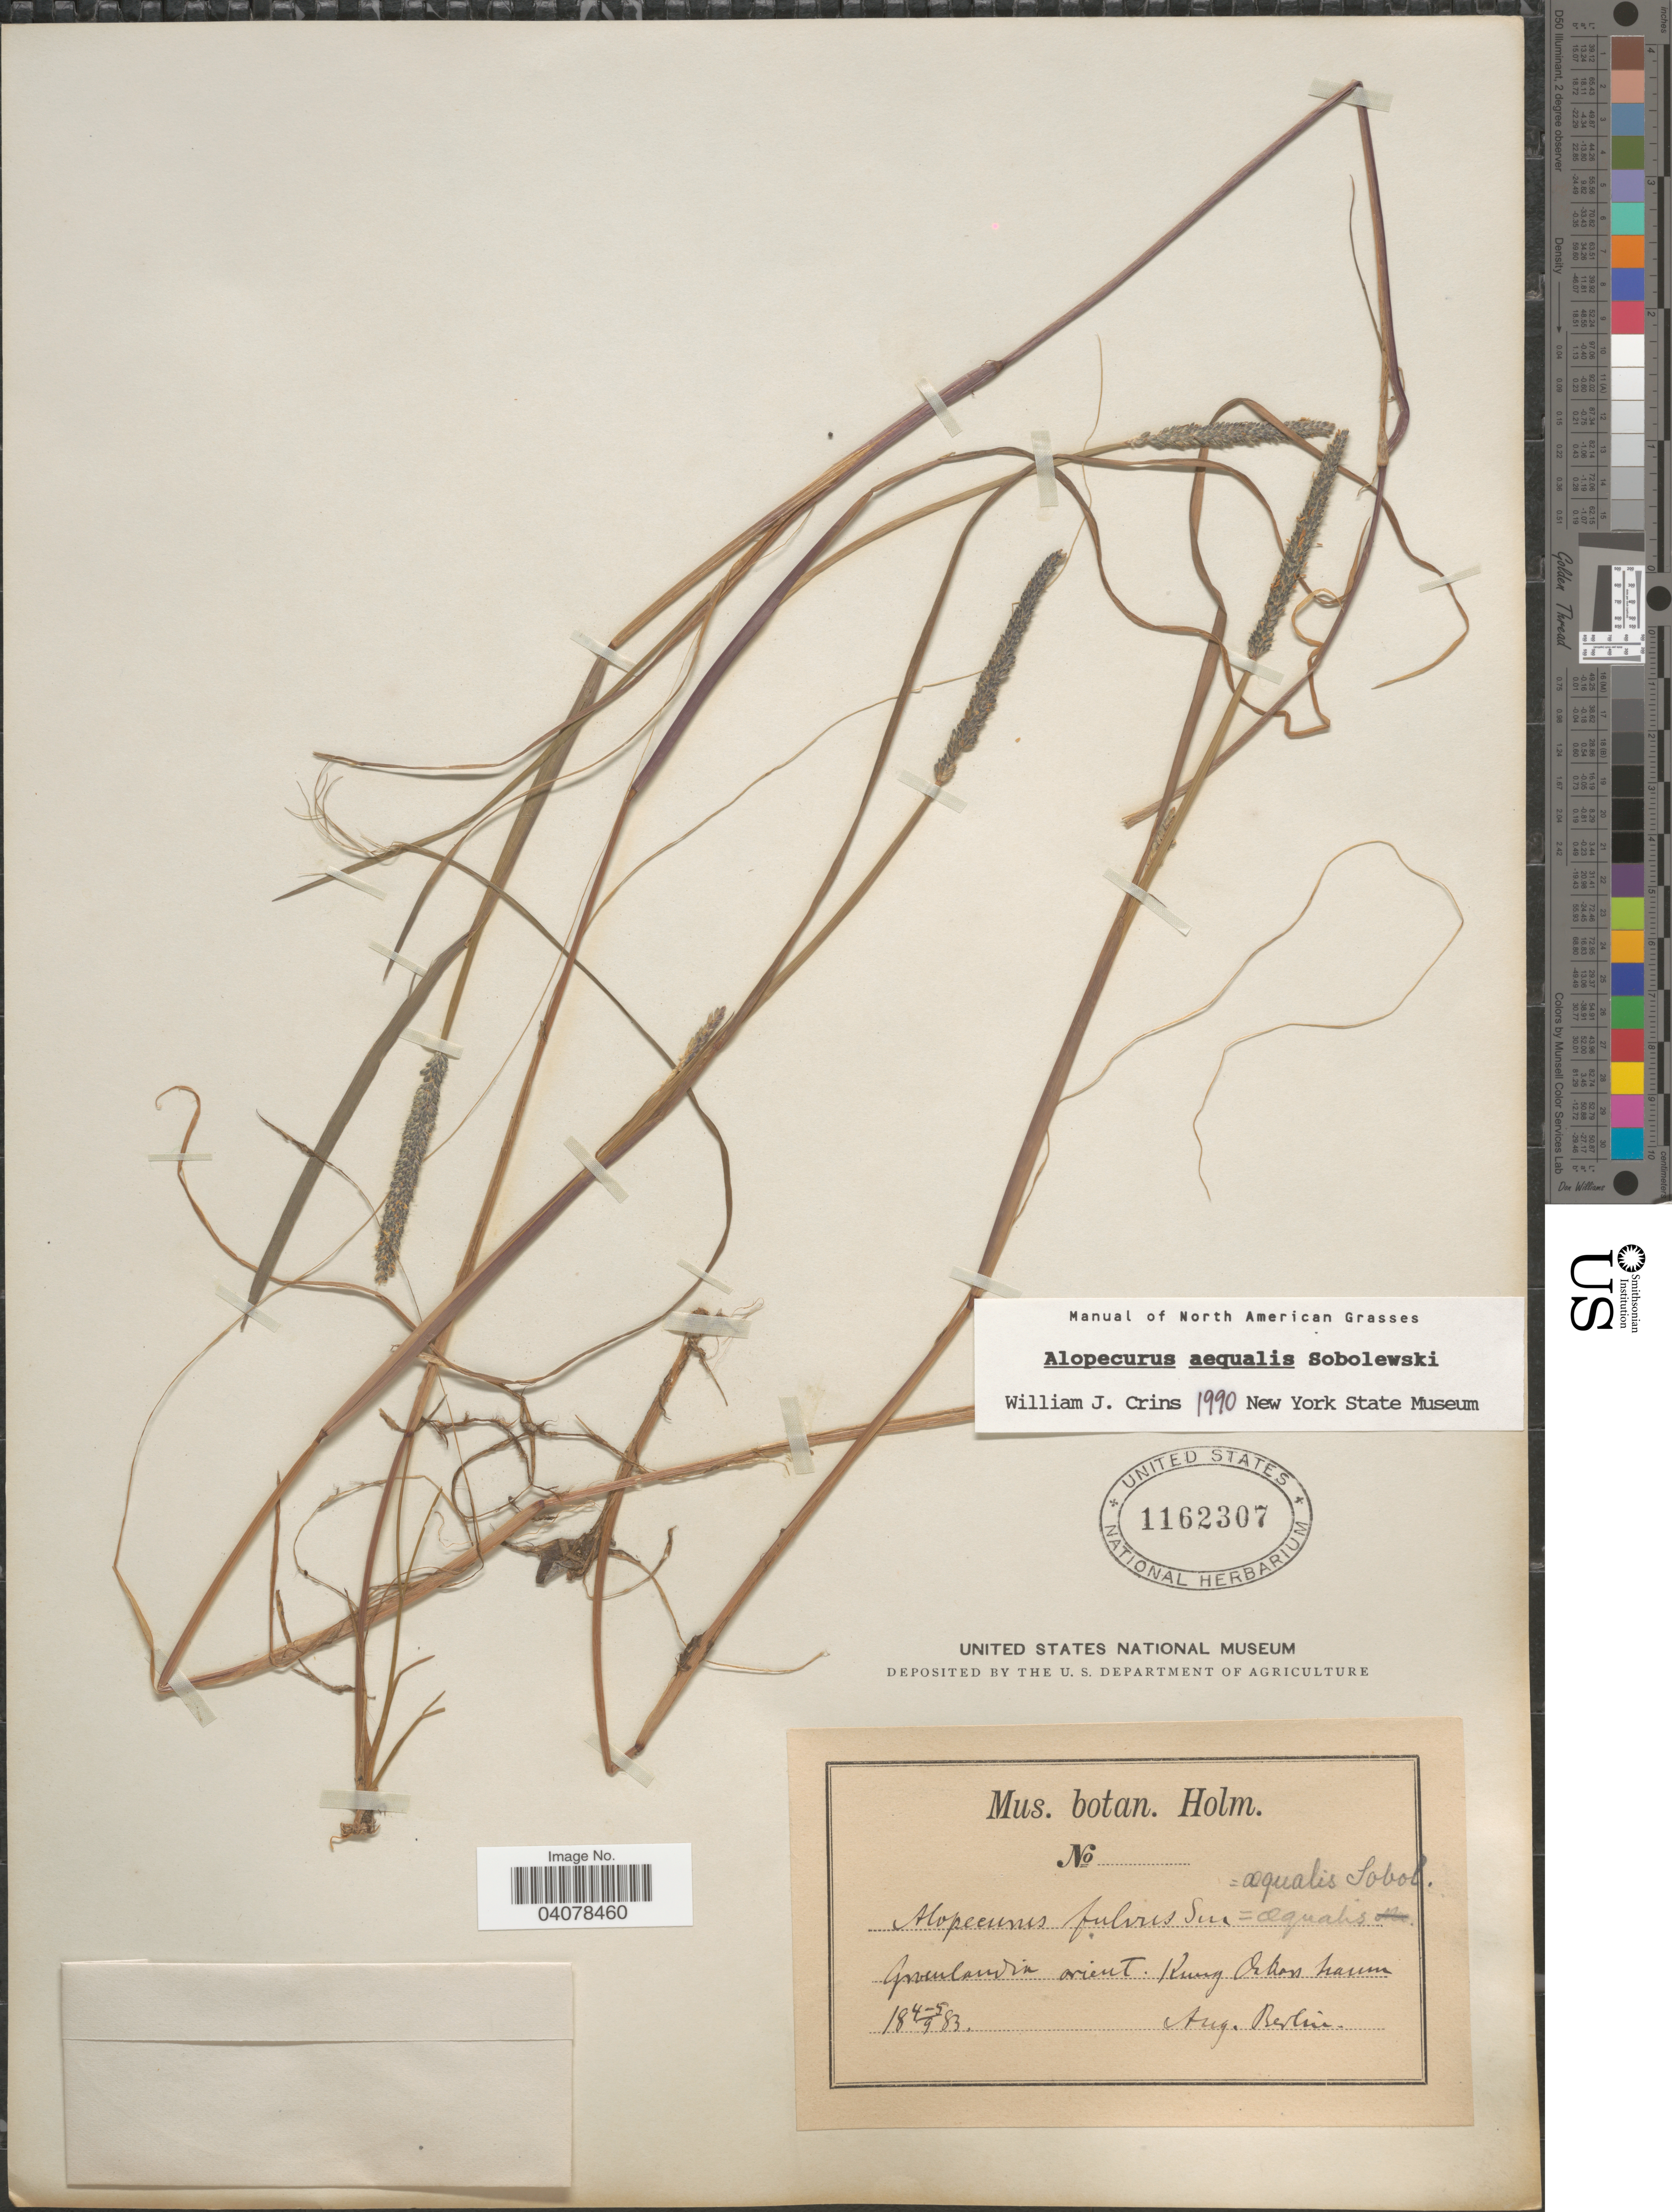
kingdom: Plantae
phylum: Tracheophyta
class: Liliopsida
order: Poales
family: Poaceae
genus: Alopecurus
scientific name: Alopecurus aequalis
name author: Sobol.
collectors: A. Berlini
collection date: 1883-09-04/1883-09-05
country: Greenland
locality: Groenlandia orient. Kung Orkan haum.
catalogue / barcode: US 1162307